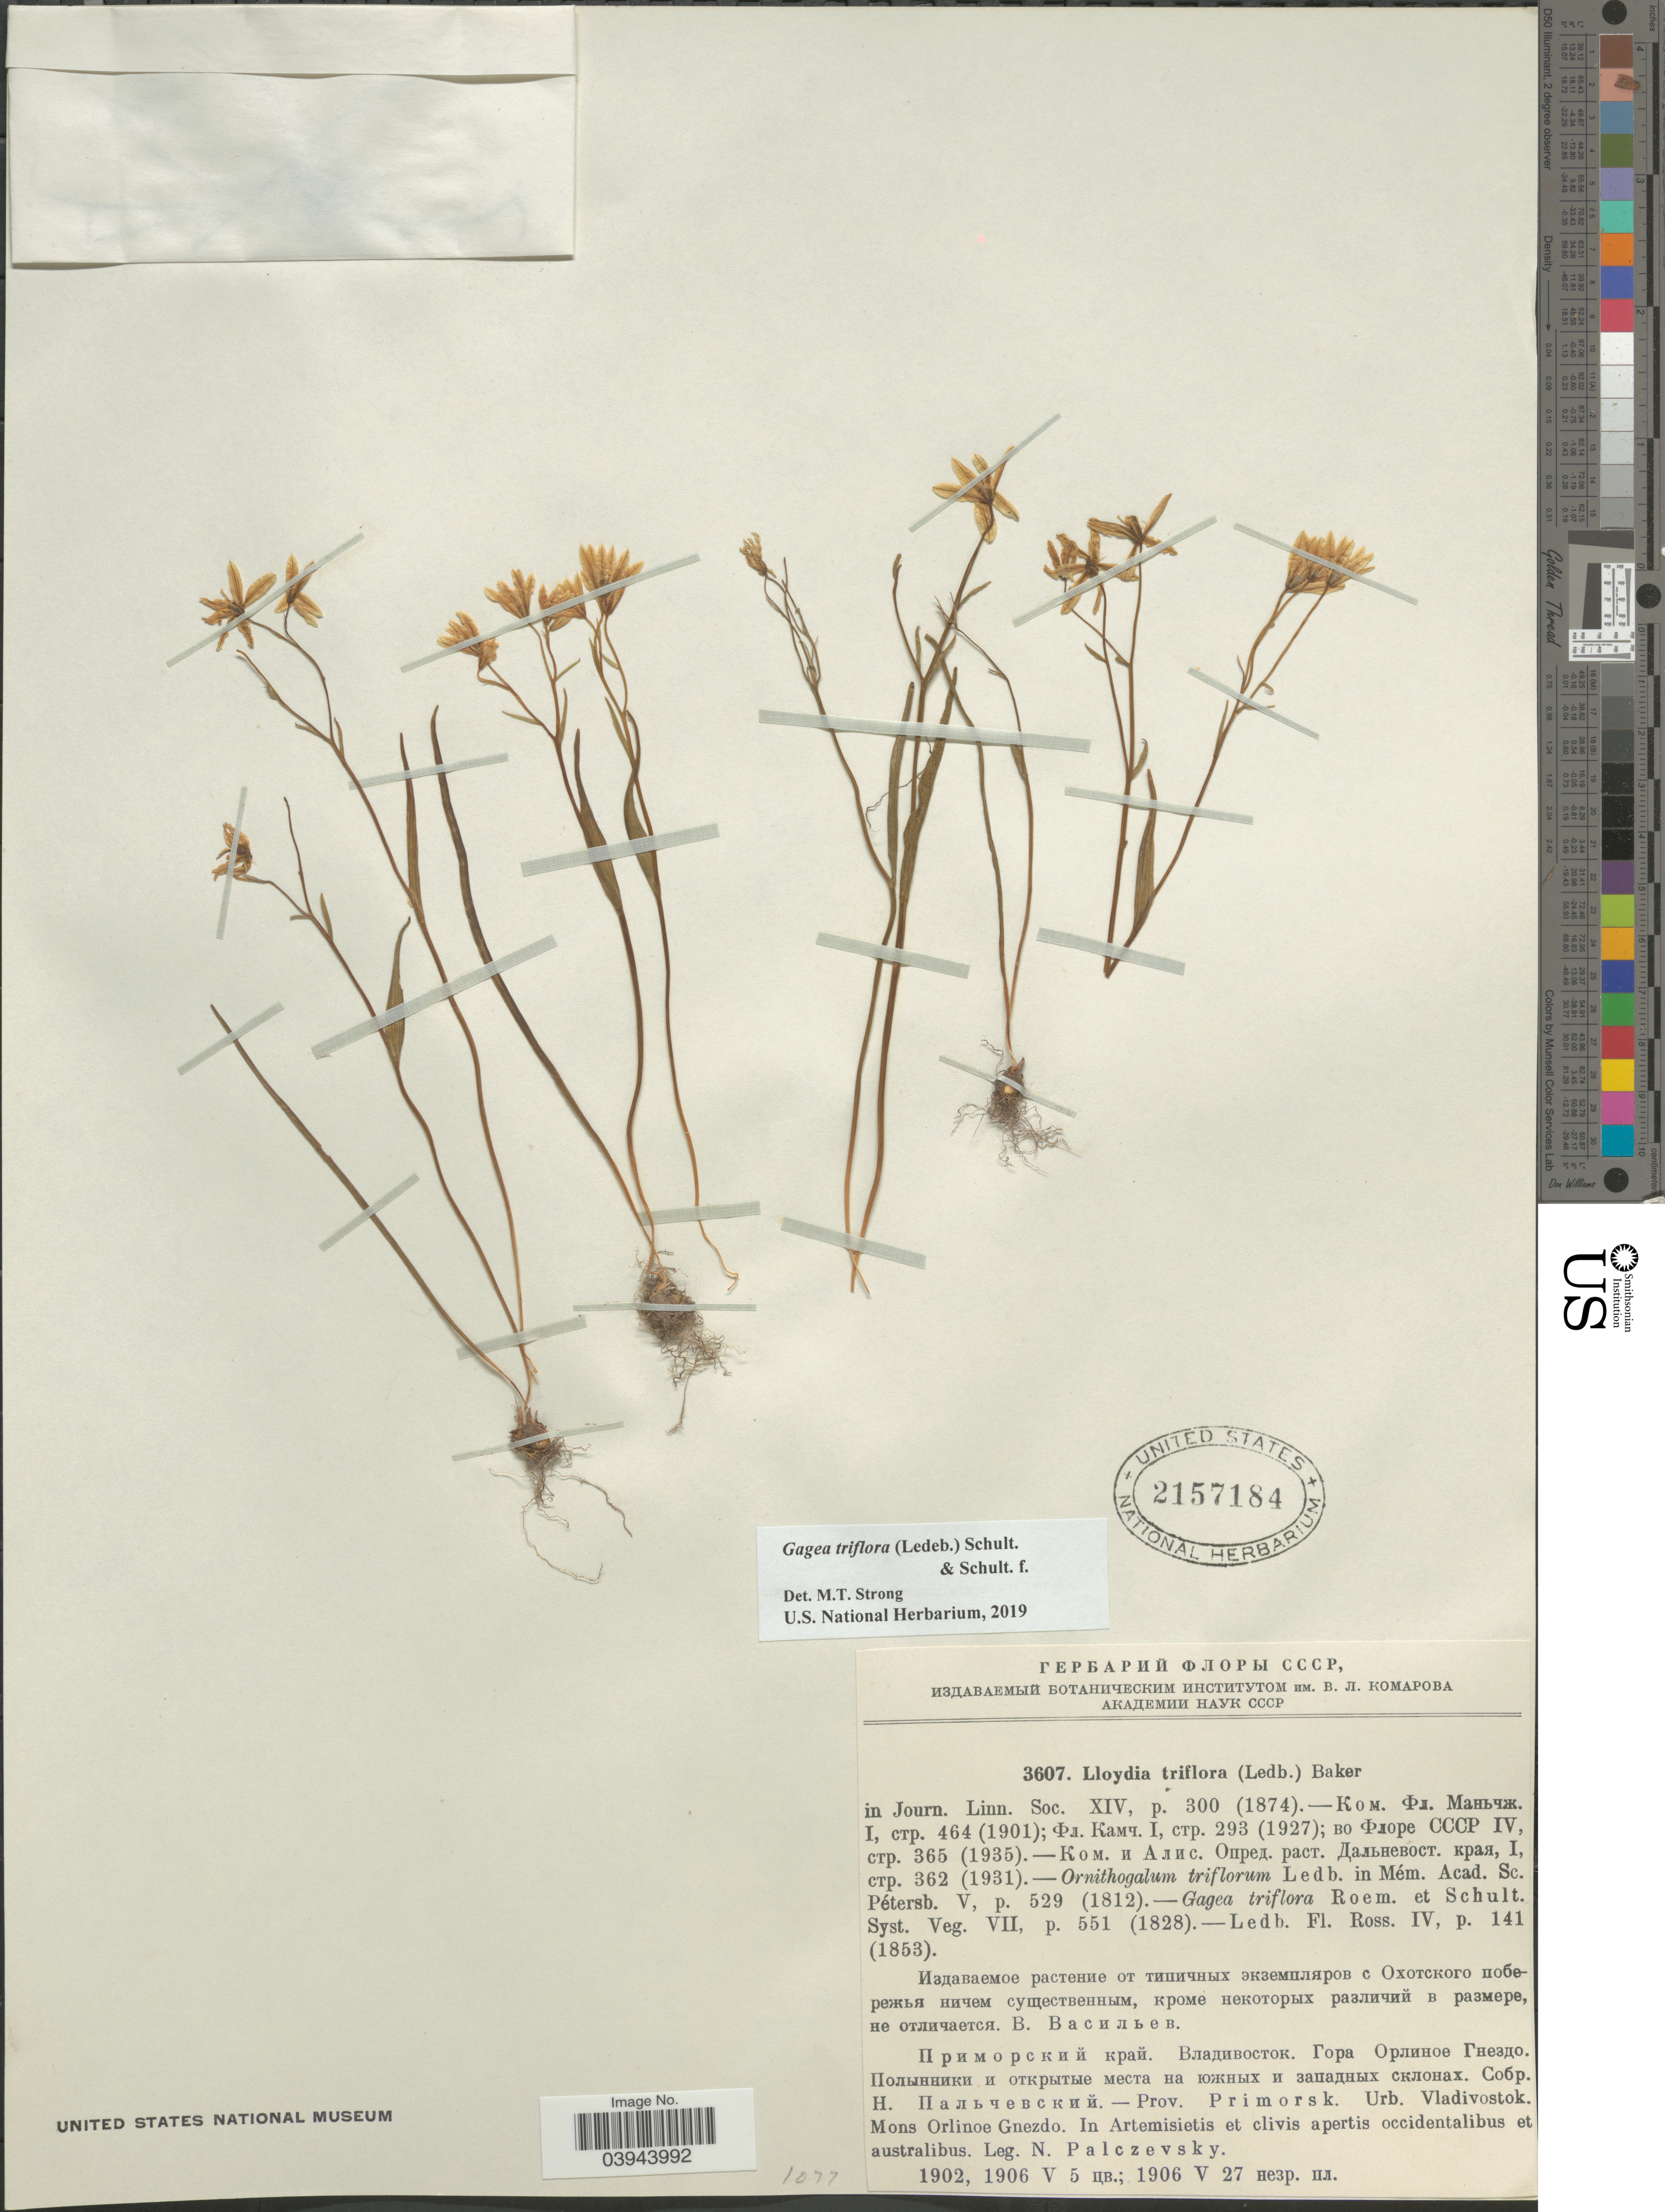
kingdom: Plantae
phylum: Tracheophyta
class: Liliopsida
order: Liliales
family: Liliaceae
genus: Gagea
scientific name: Gagea triflora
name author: (Ledeb.) Schult. & Schult. f.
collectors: N. Palczevsky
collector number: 3607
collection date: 1902-05-05/1906-05-27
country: Russian Federation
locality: Prov. Primorsk. Urb. Vladivostok. Mons Orlinoe Gnezdo. In Artemisietis et clivis apertis occidentalibus et australibus.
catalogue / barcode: US 2157184